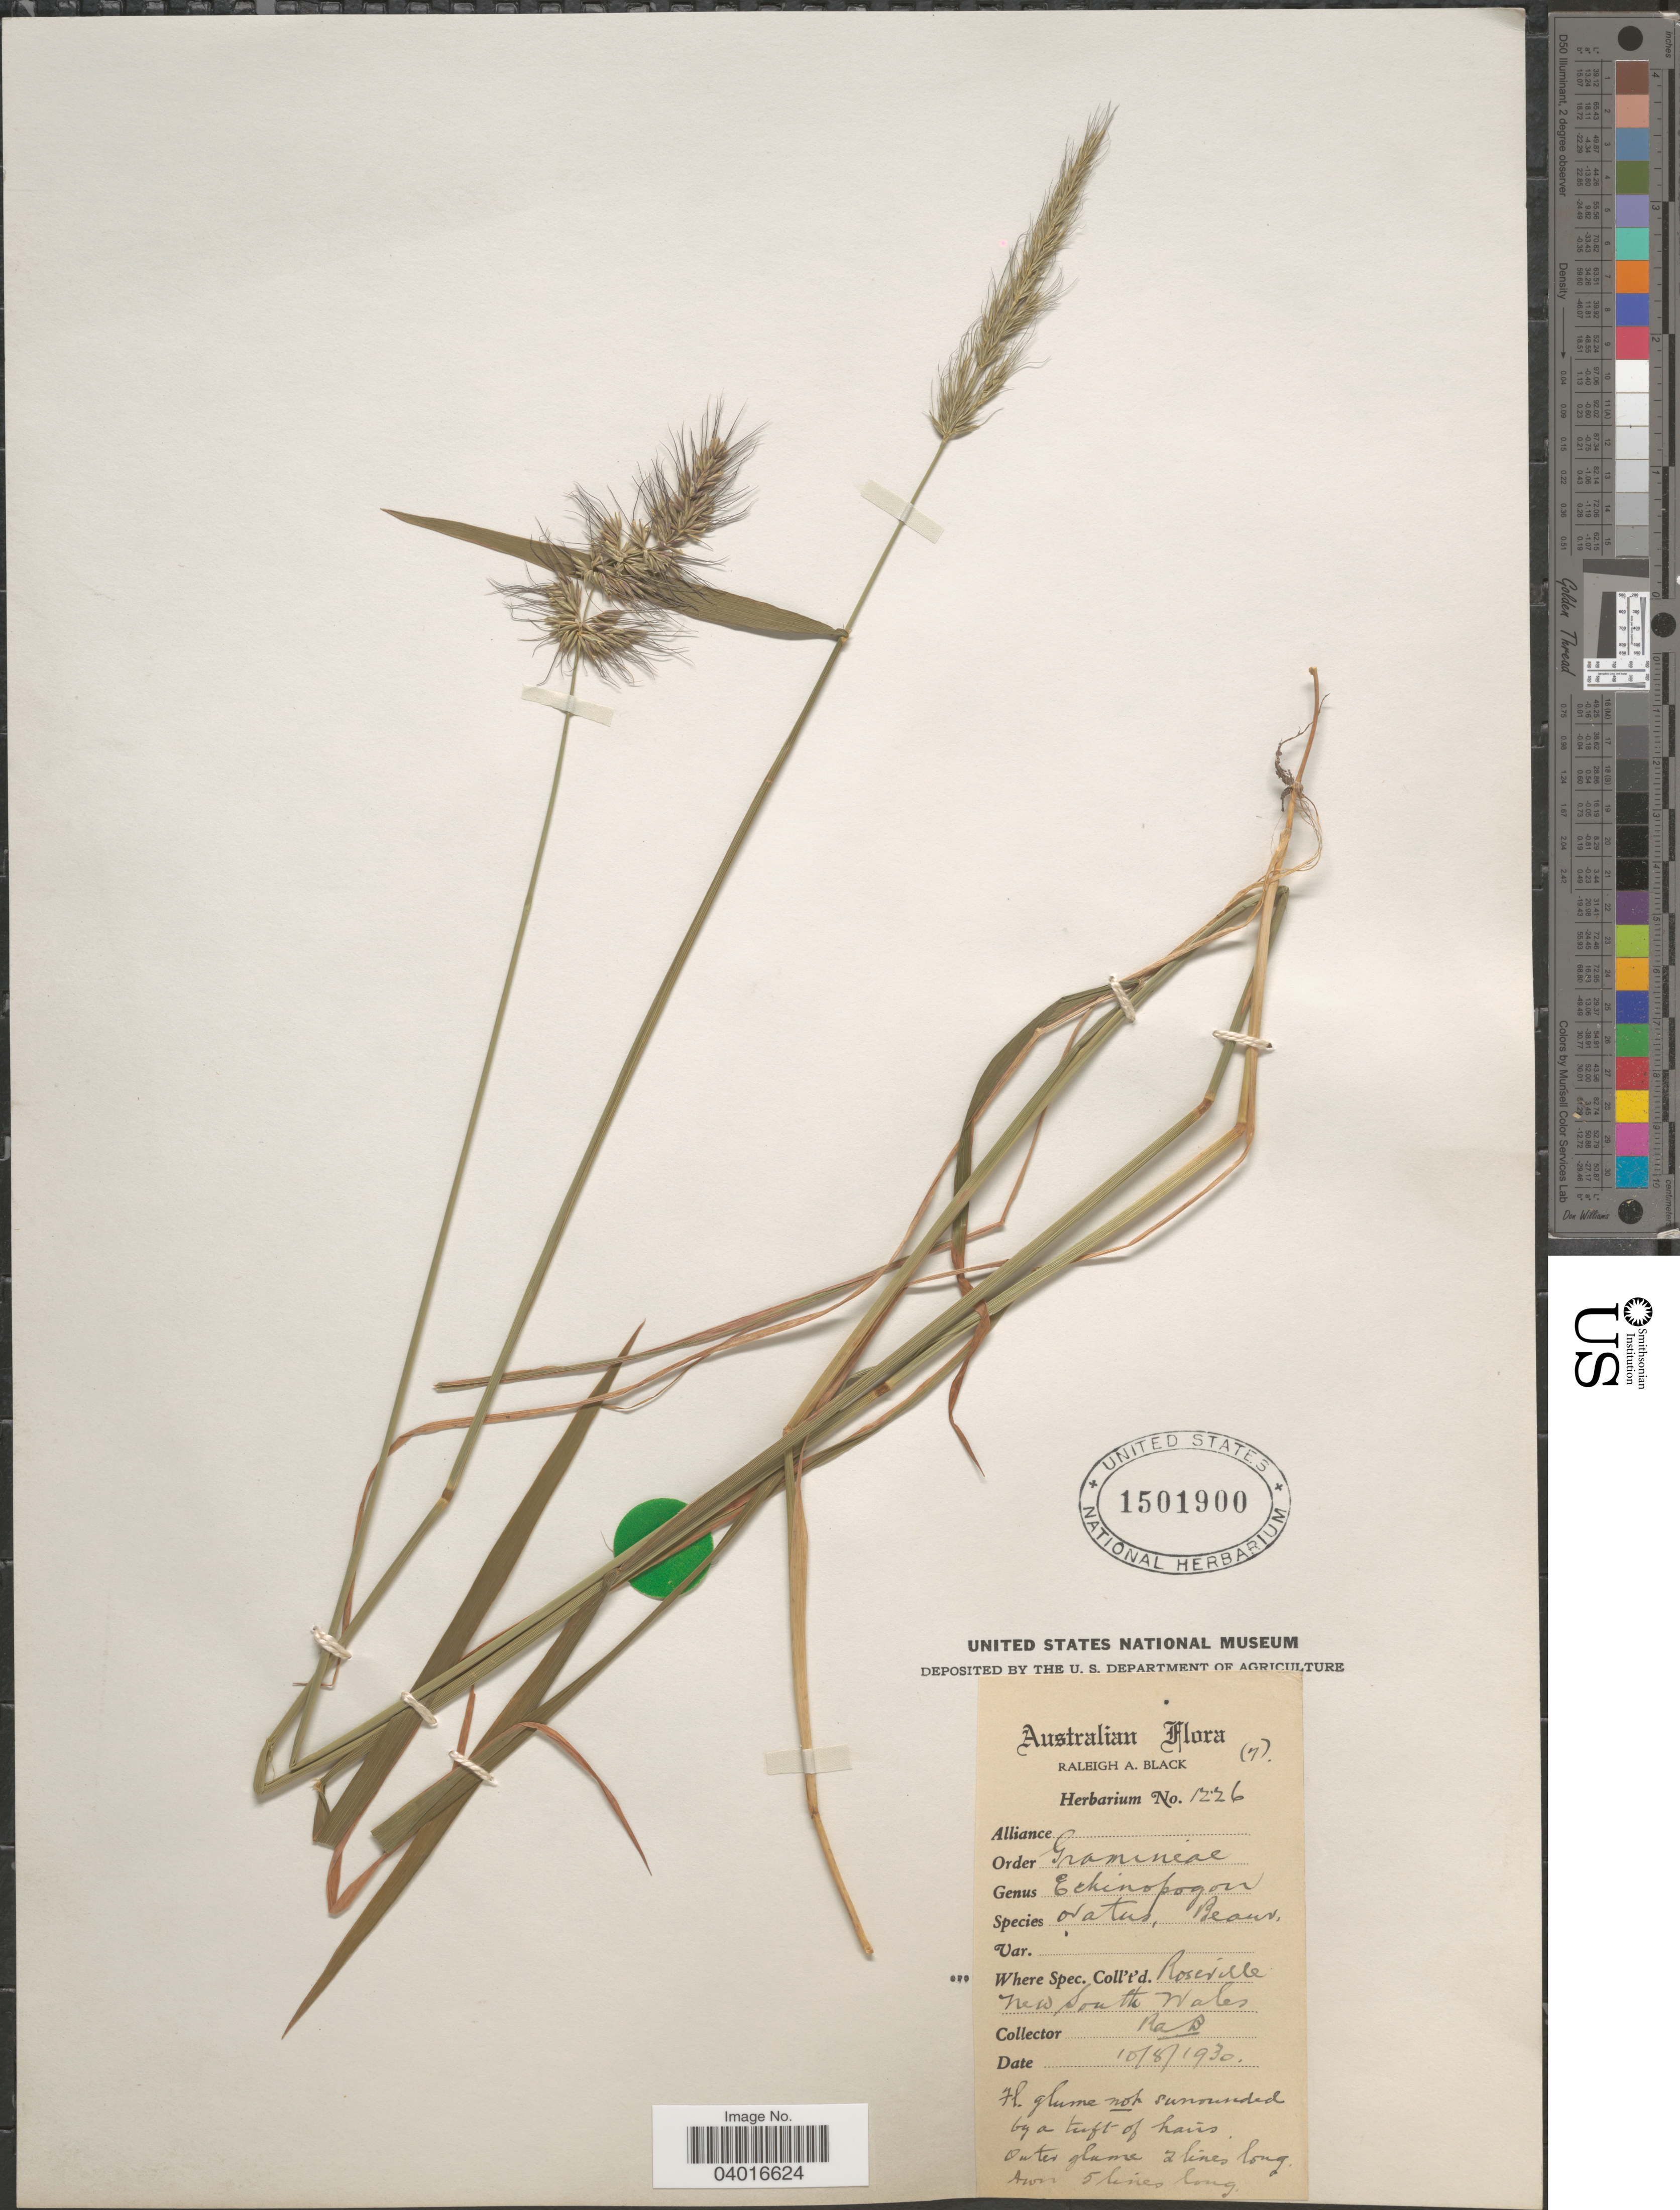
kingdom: Plantae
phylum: Tracheophyta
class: Liliopsida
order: Poales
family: Poaceae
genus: Echinopogon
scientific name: Echinopogon caespitosus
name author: C.E. Hubb.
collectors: R. A. Black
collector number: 7?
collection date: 1930-08-10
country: Australia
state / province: New South Wales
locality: Roseville.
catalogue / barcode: US 1501900